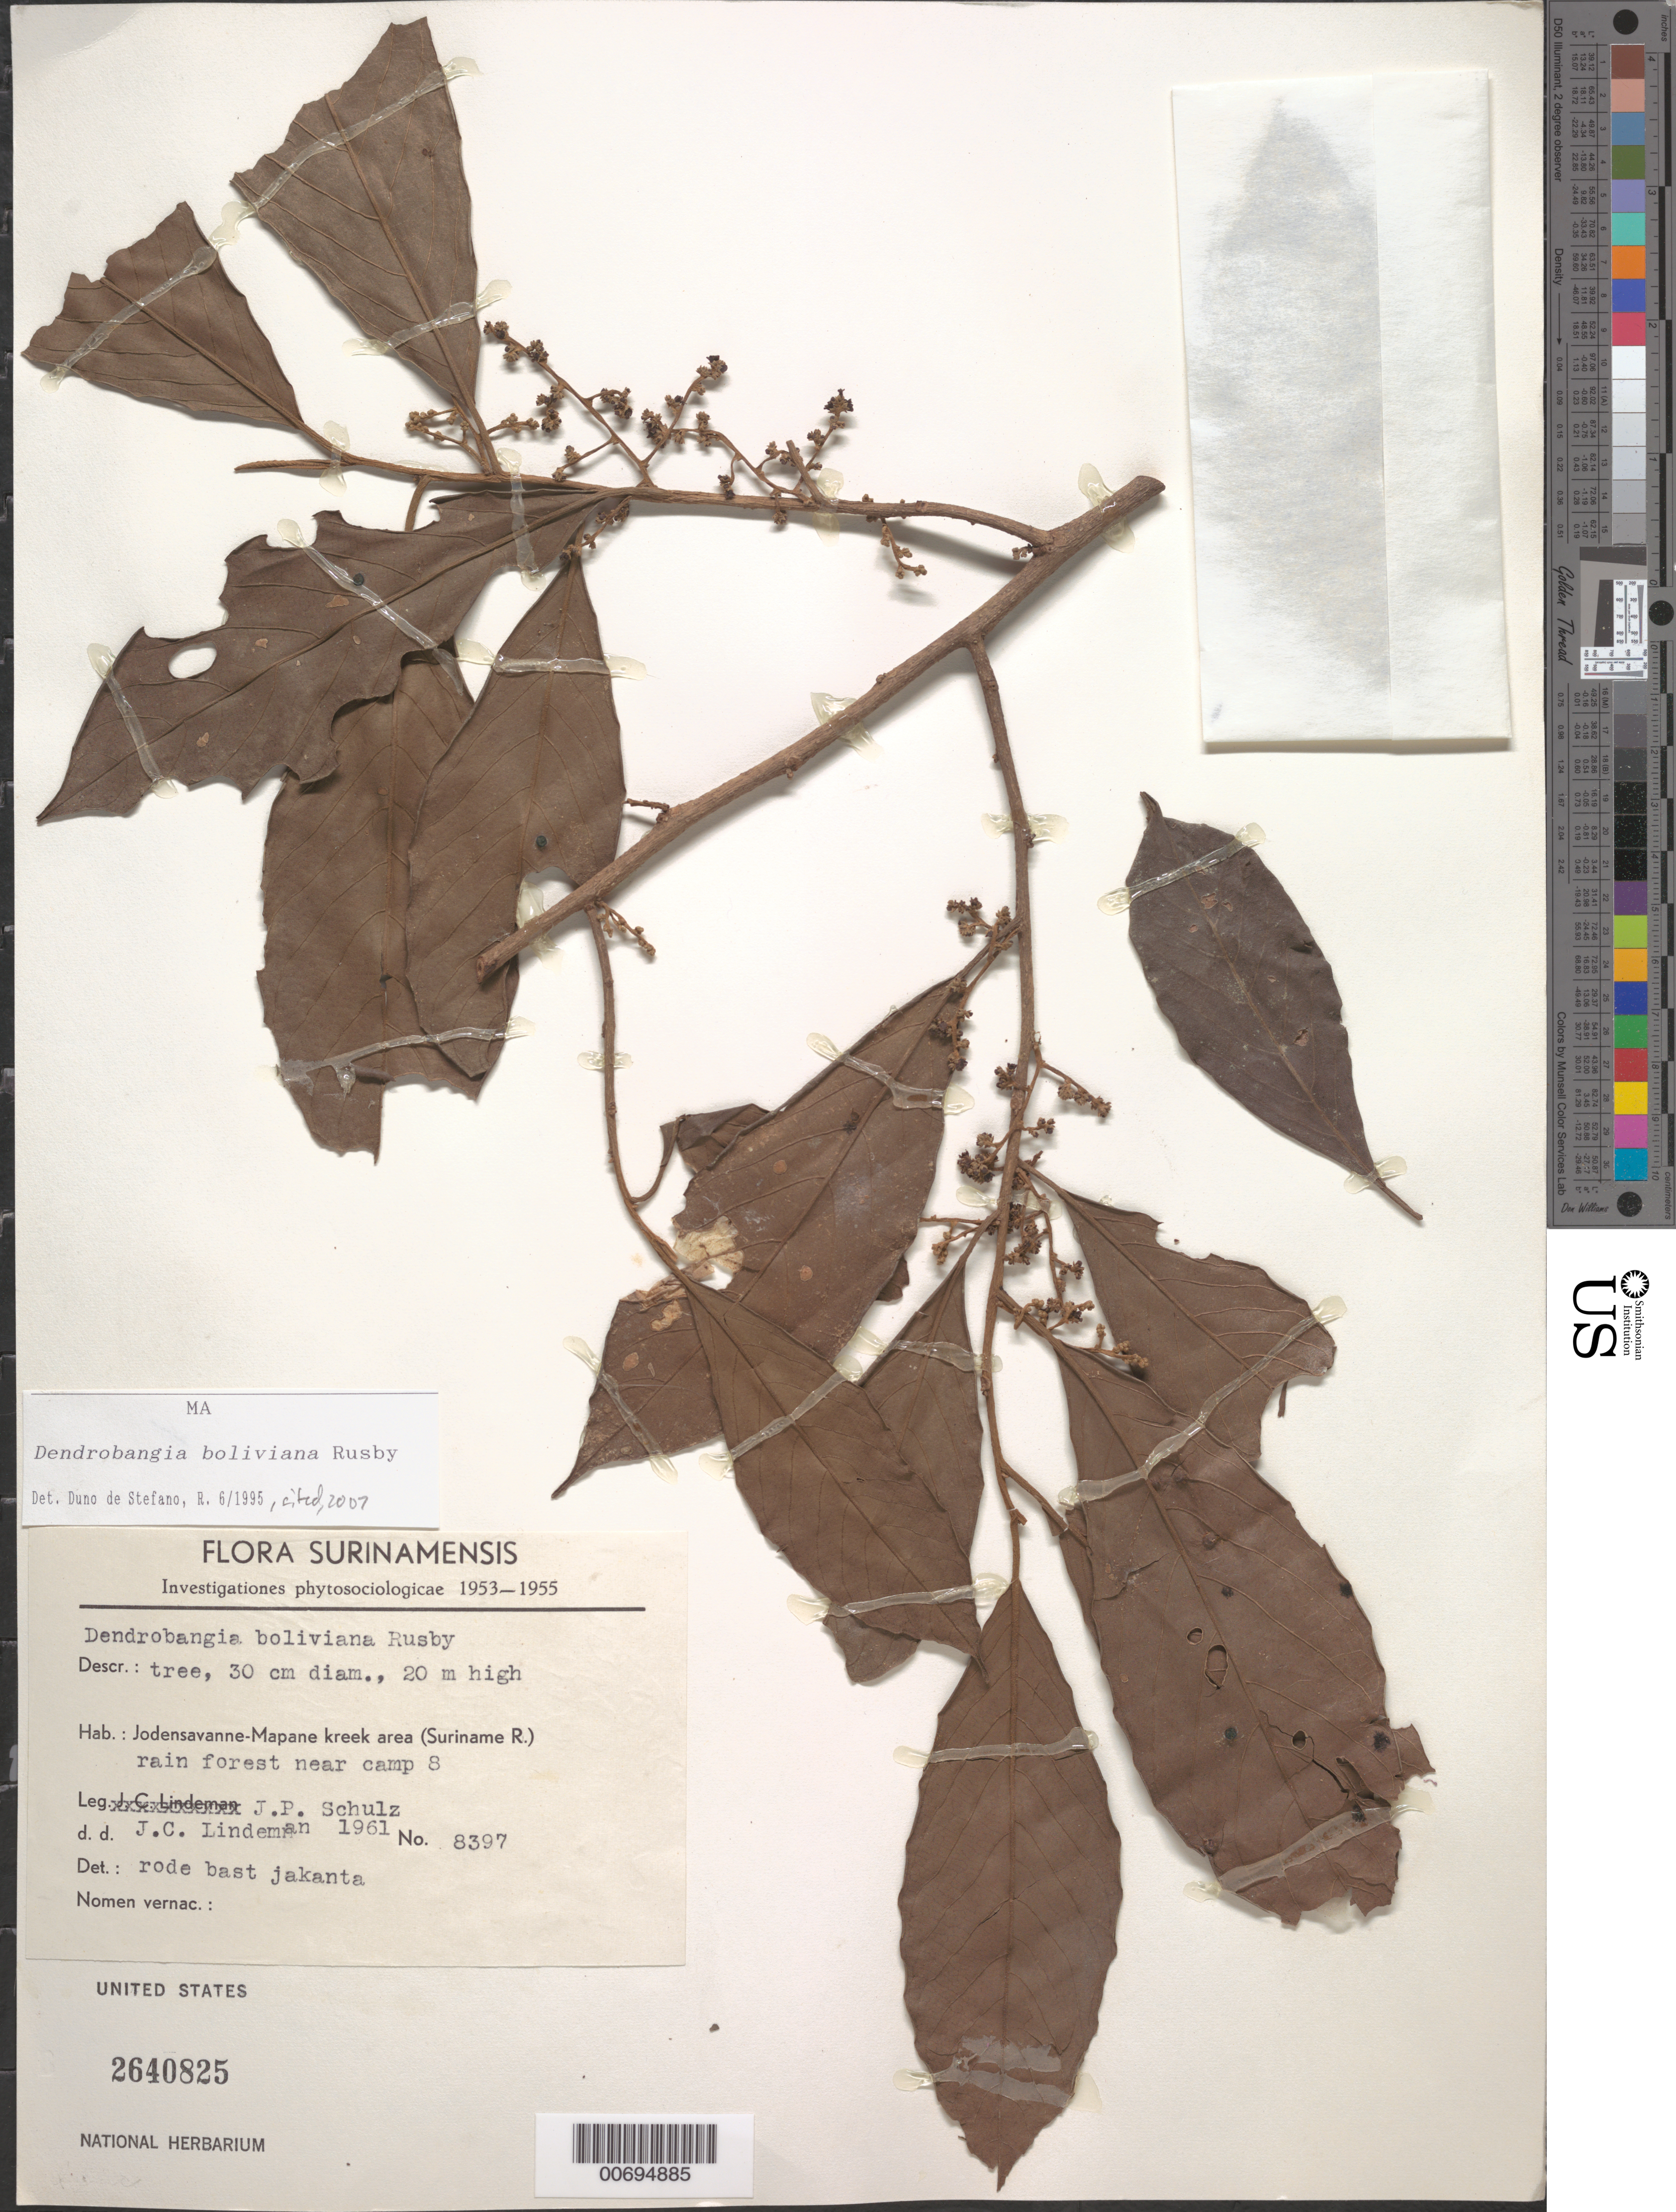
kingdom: Plantae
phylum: Tracheophyta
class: Magnoliopsida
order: Metteniusales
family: Metteniusaceae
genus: Dendrobangia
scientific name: Dendrobangia boliviana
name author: Rusby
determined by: Duno de Stefano, R.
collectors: J. P. Schulz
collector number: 8397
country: Suriname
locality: Jodensavanne-Mapane kreek area (SURINAMEe R.), near Camp 8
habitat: Rainforest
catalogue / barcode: US 2640825